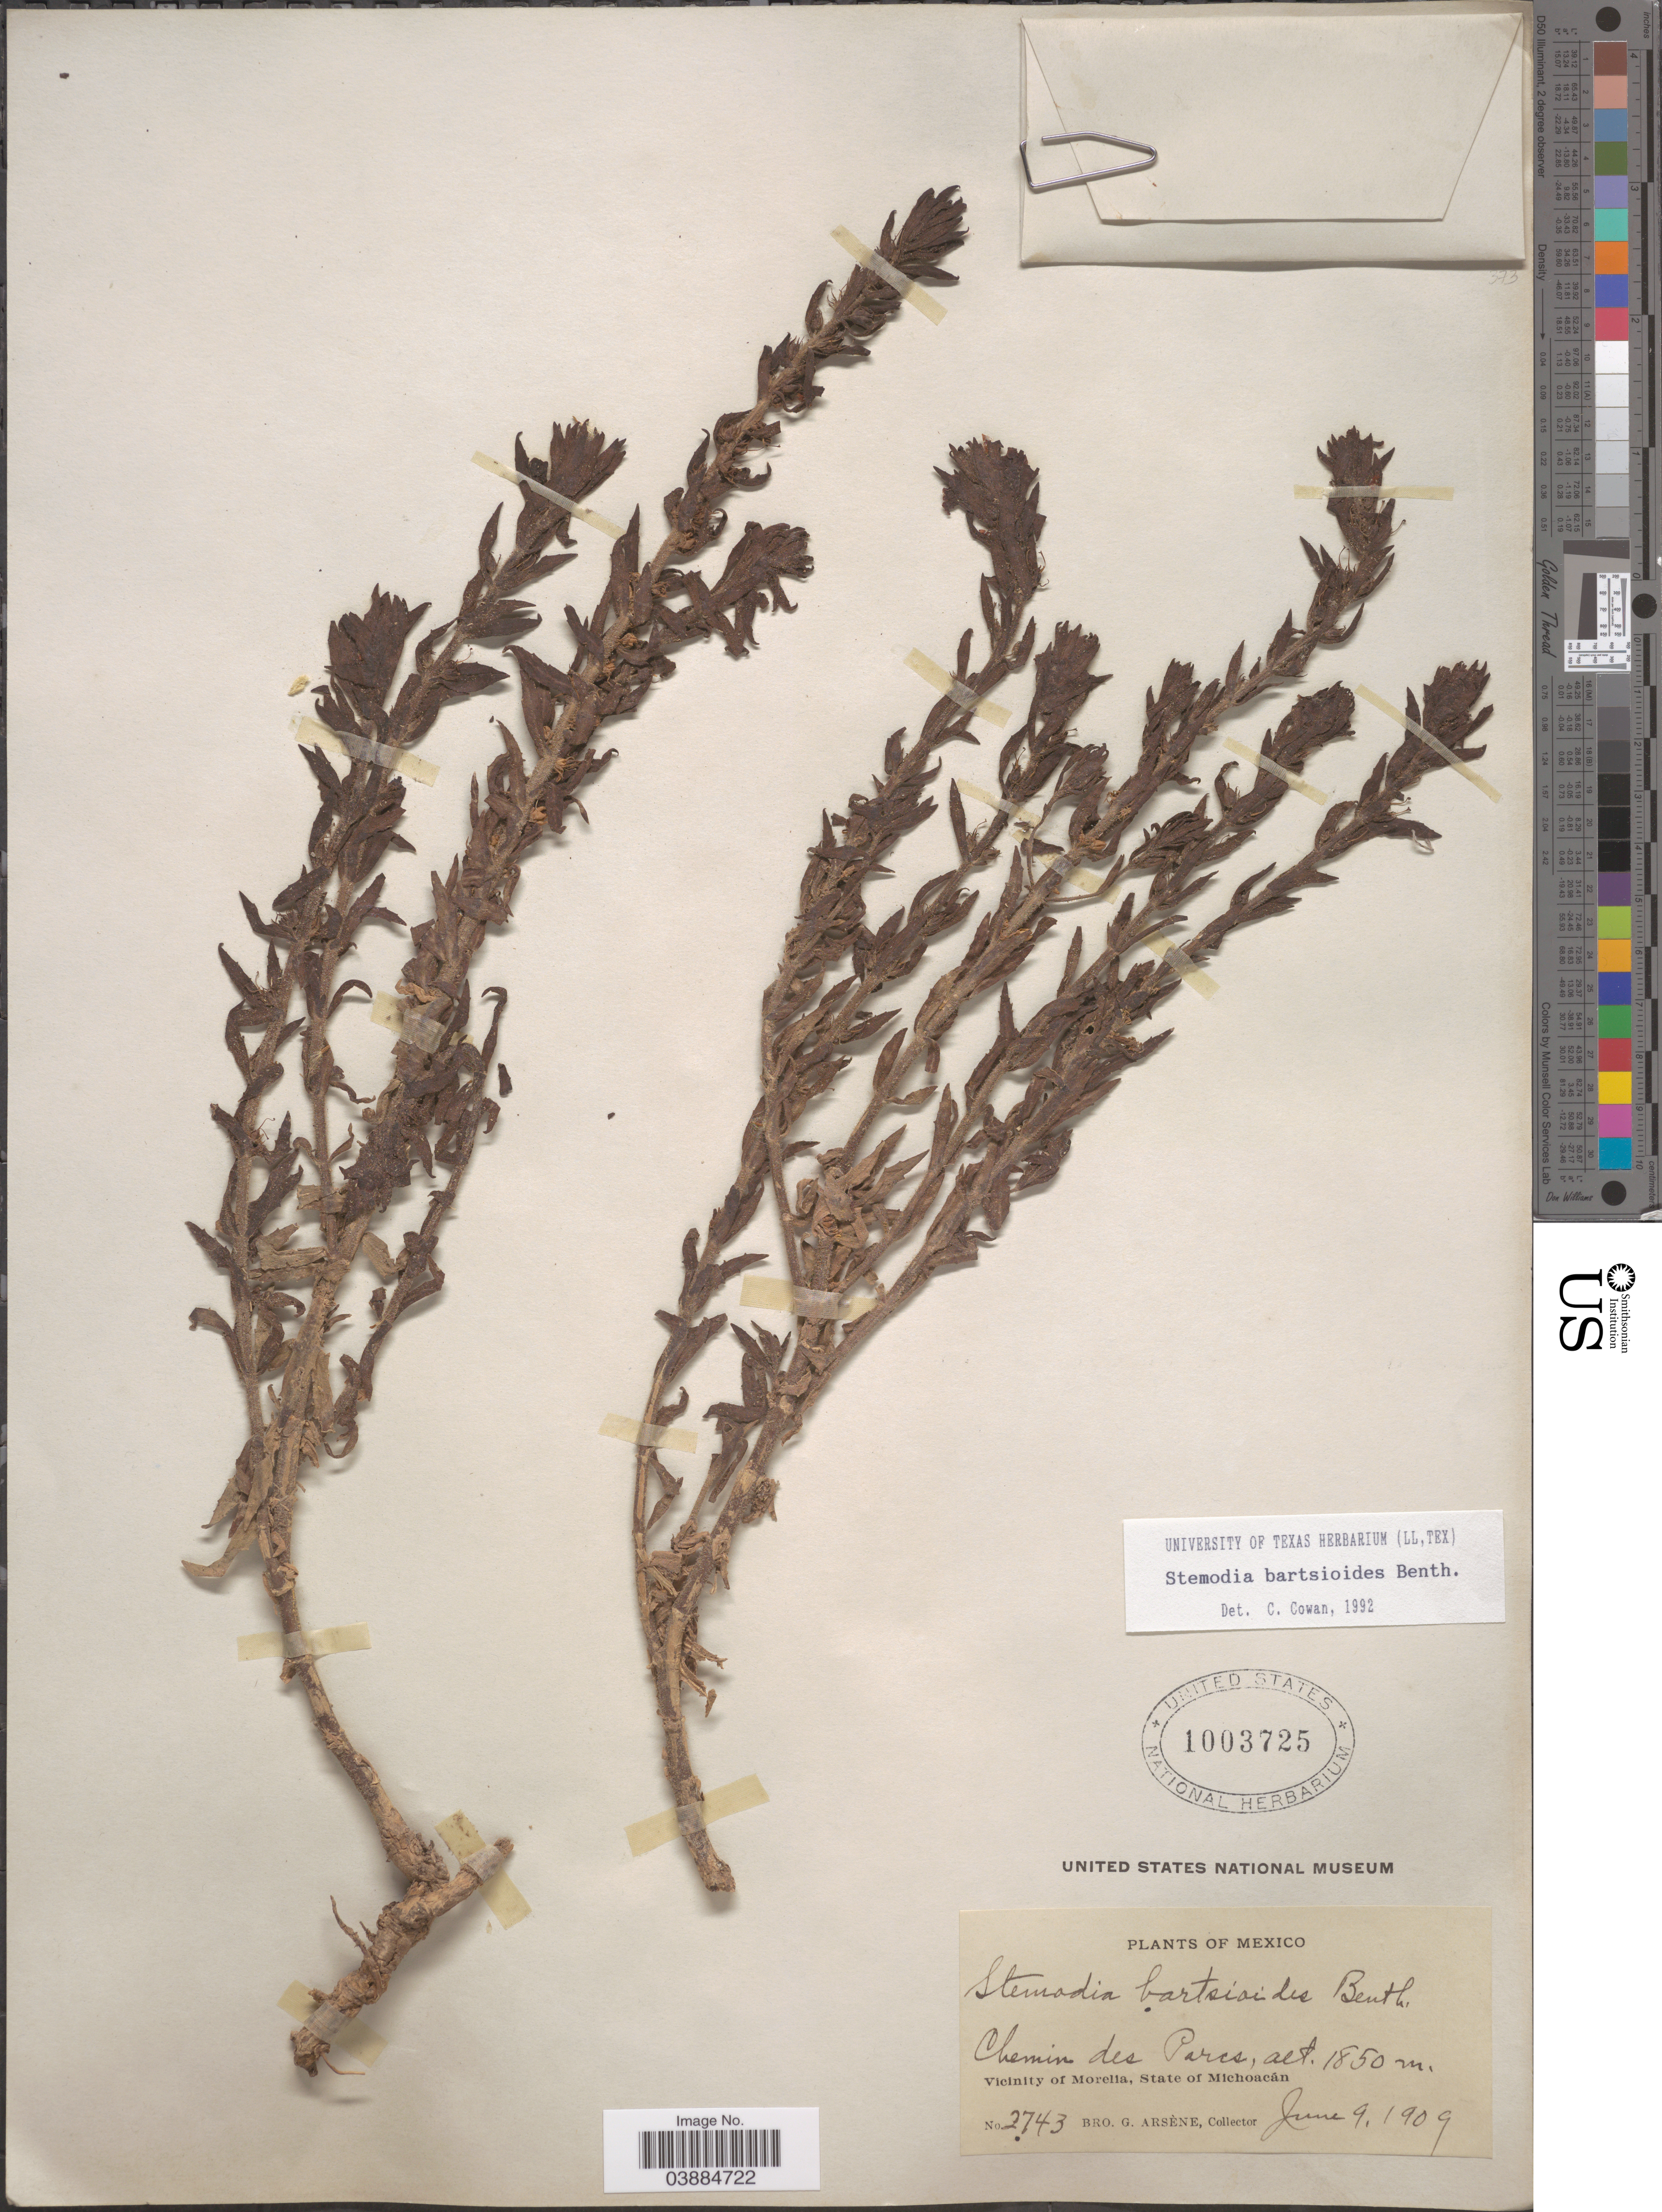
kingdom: Plantae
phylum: Tracheophyta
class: Magnoliopsida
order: Lamiales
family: Plantaginaceae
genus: Stemodia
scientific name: Stemodia bartsioides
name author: Benth.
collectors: Bro. G. Arsène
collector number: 2743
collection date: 1909-06-09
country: Mexico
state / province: Michoacán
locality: Chemin des Parcs. Vicinity of Morelia.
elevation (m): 1850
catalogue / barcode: US 1003725